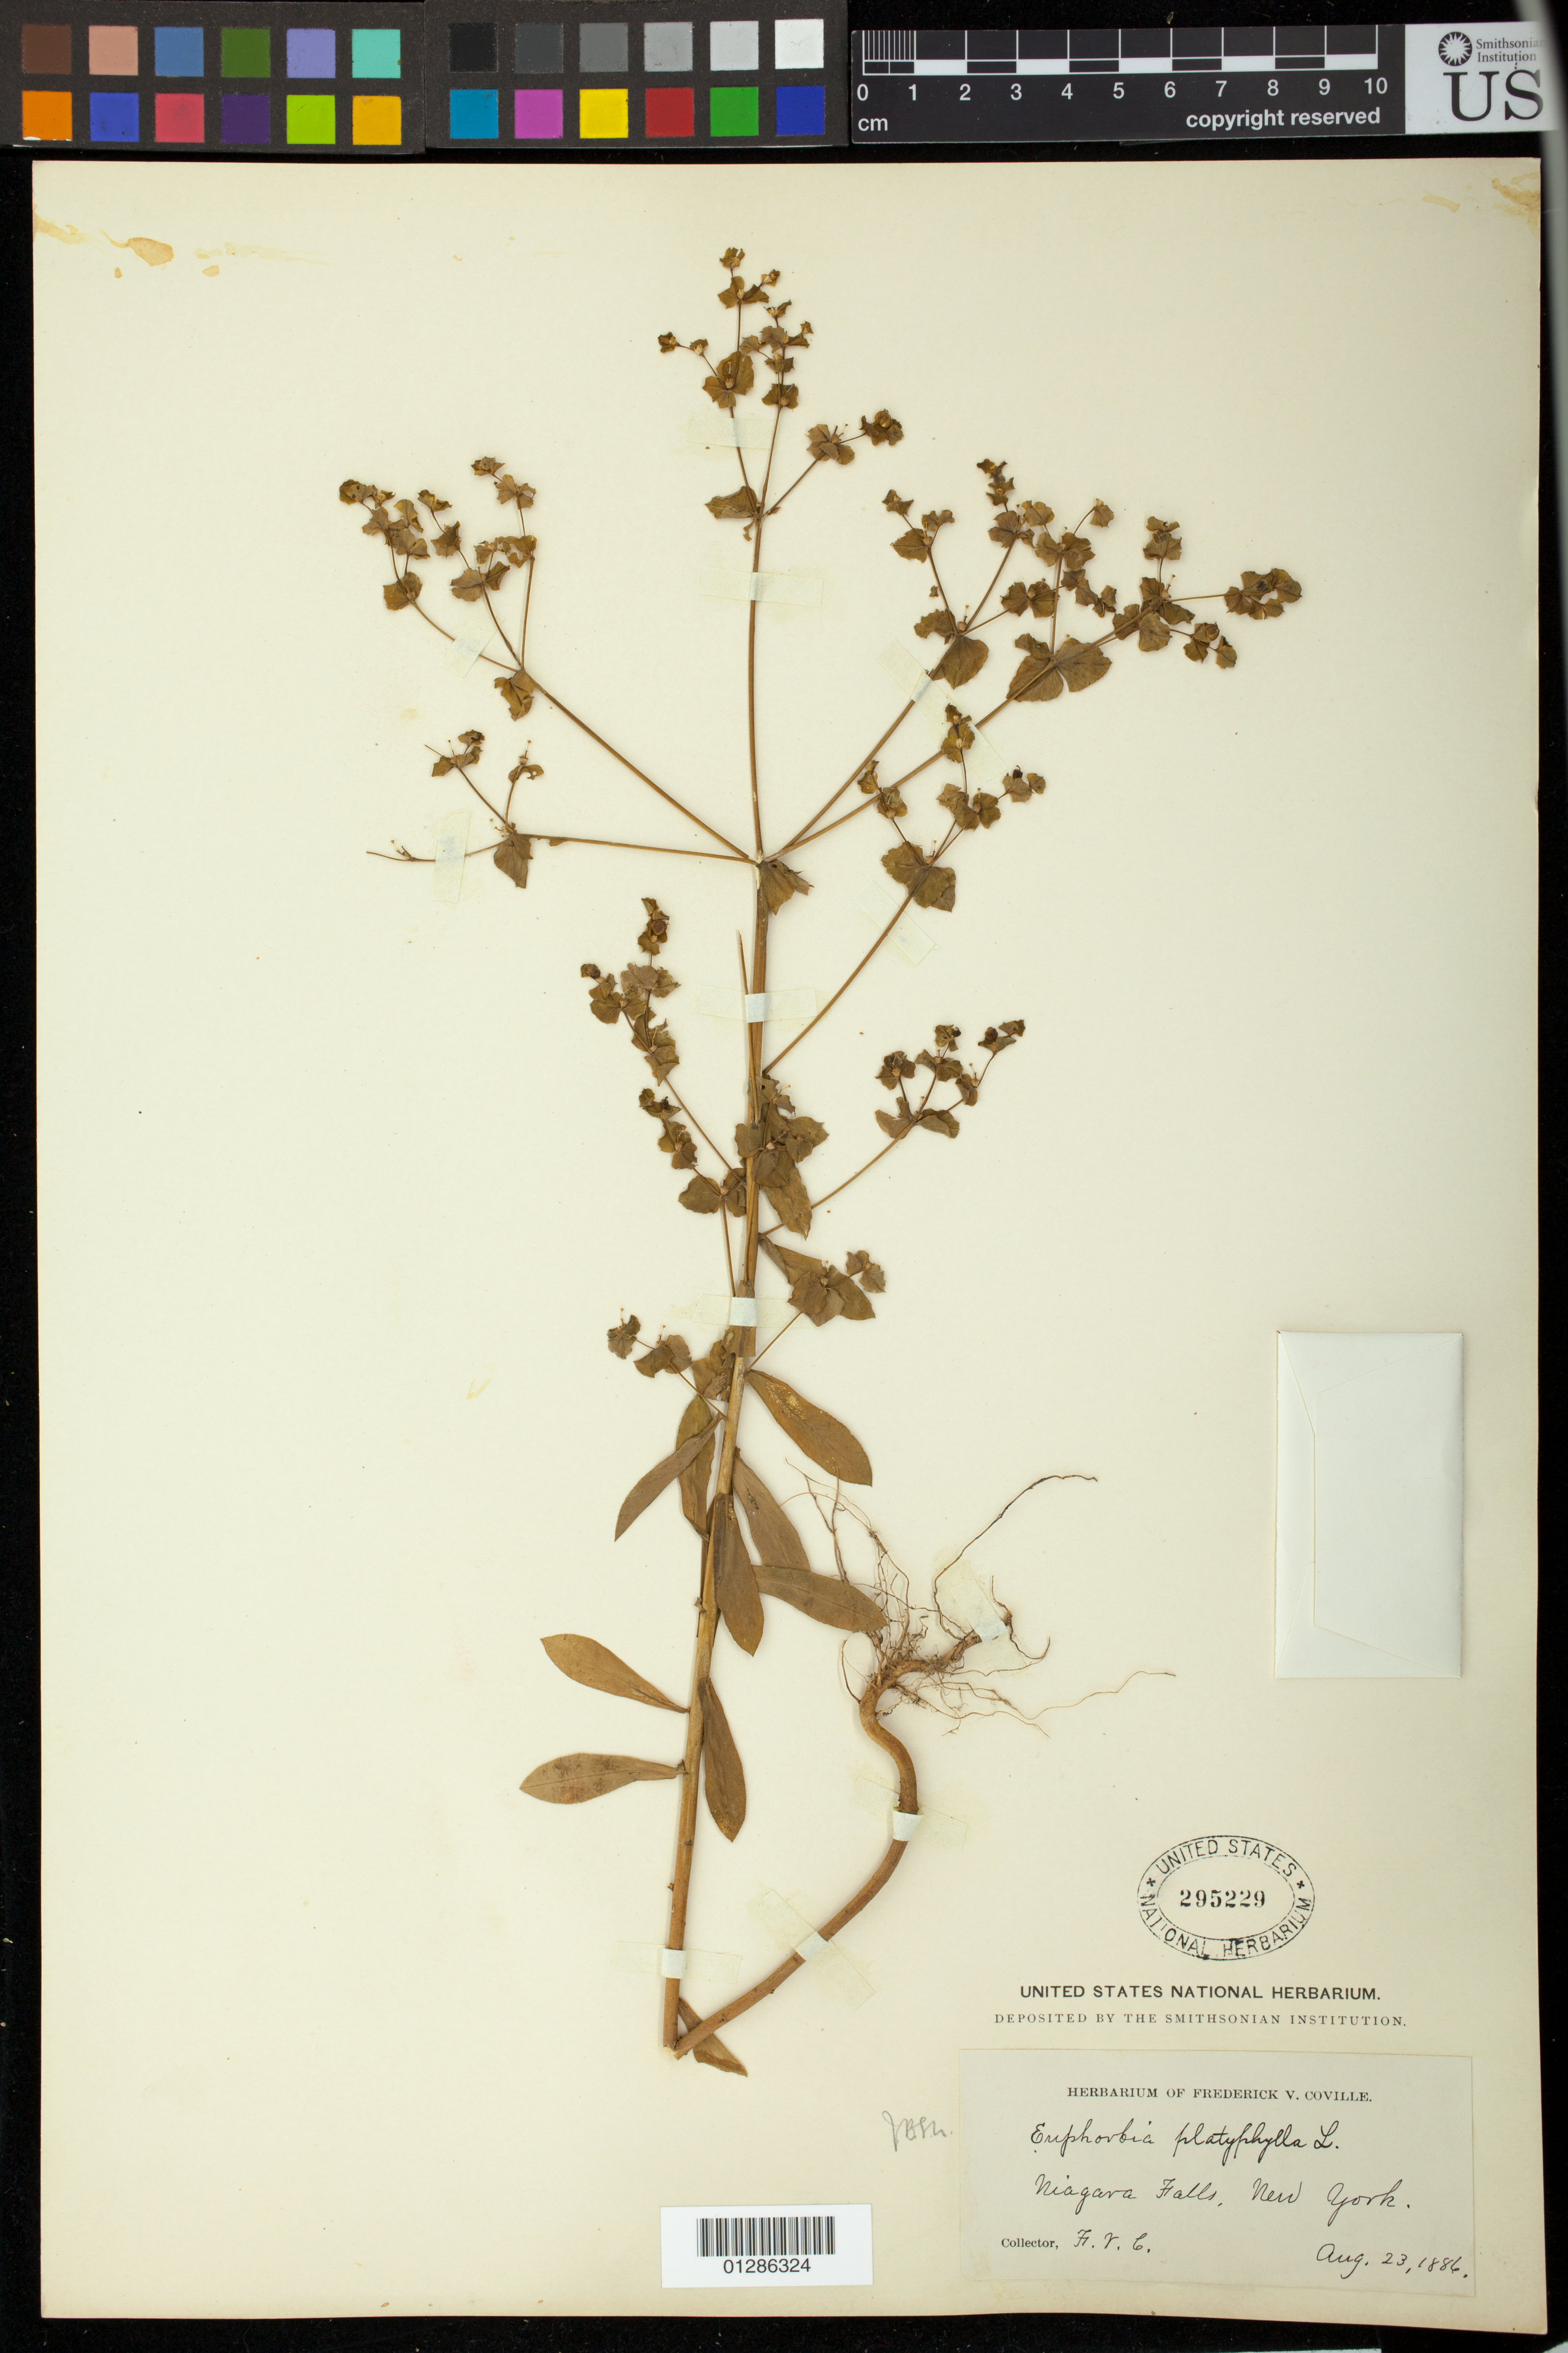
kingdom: Plantae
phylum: Tracheophyta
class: Magnoliopsida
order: Malpighiales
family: Euphorbiaceae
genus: Euphorbia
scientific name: Euphorbia platyphyllos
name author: L.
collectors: F. V. Coville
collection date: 1886-08-23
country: United States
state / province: New York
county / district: Niagara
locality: Niagara Falls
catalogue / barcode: US 295229